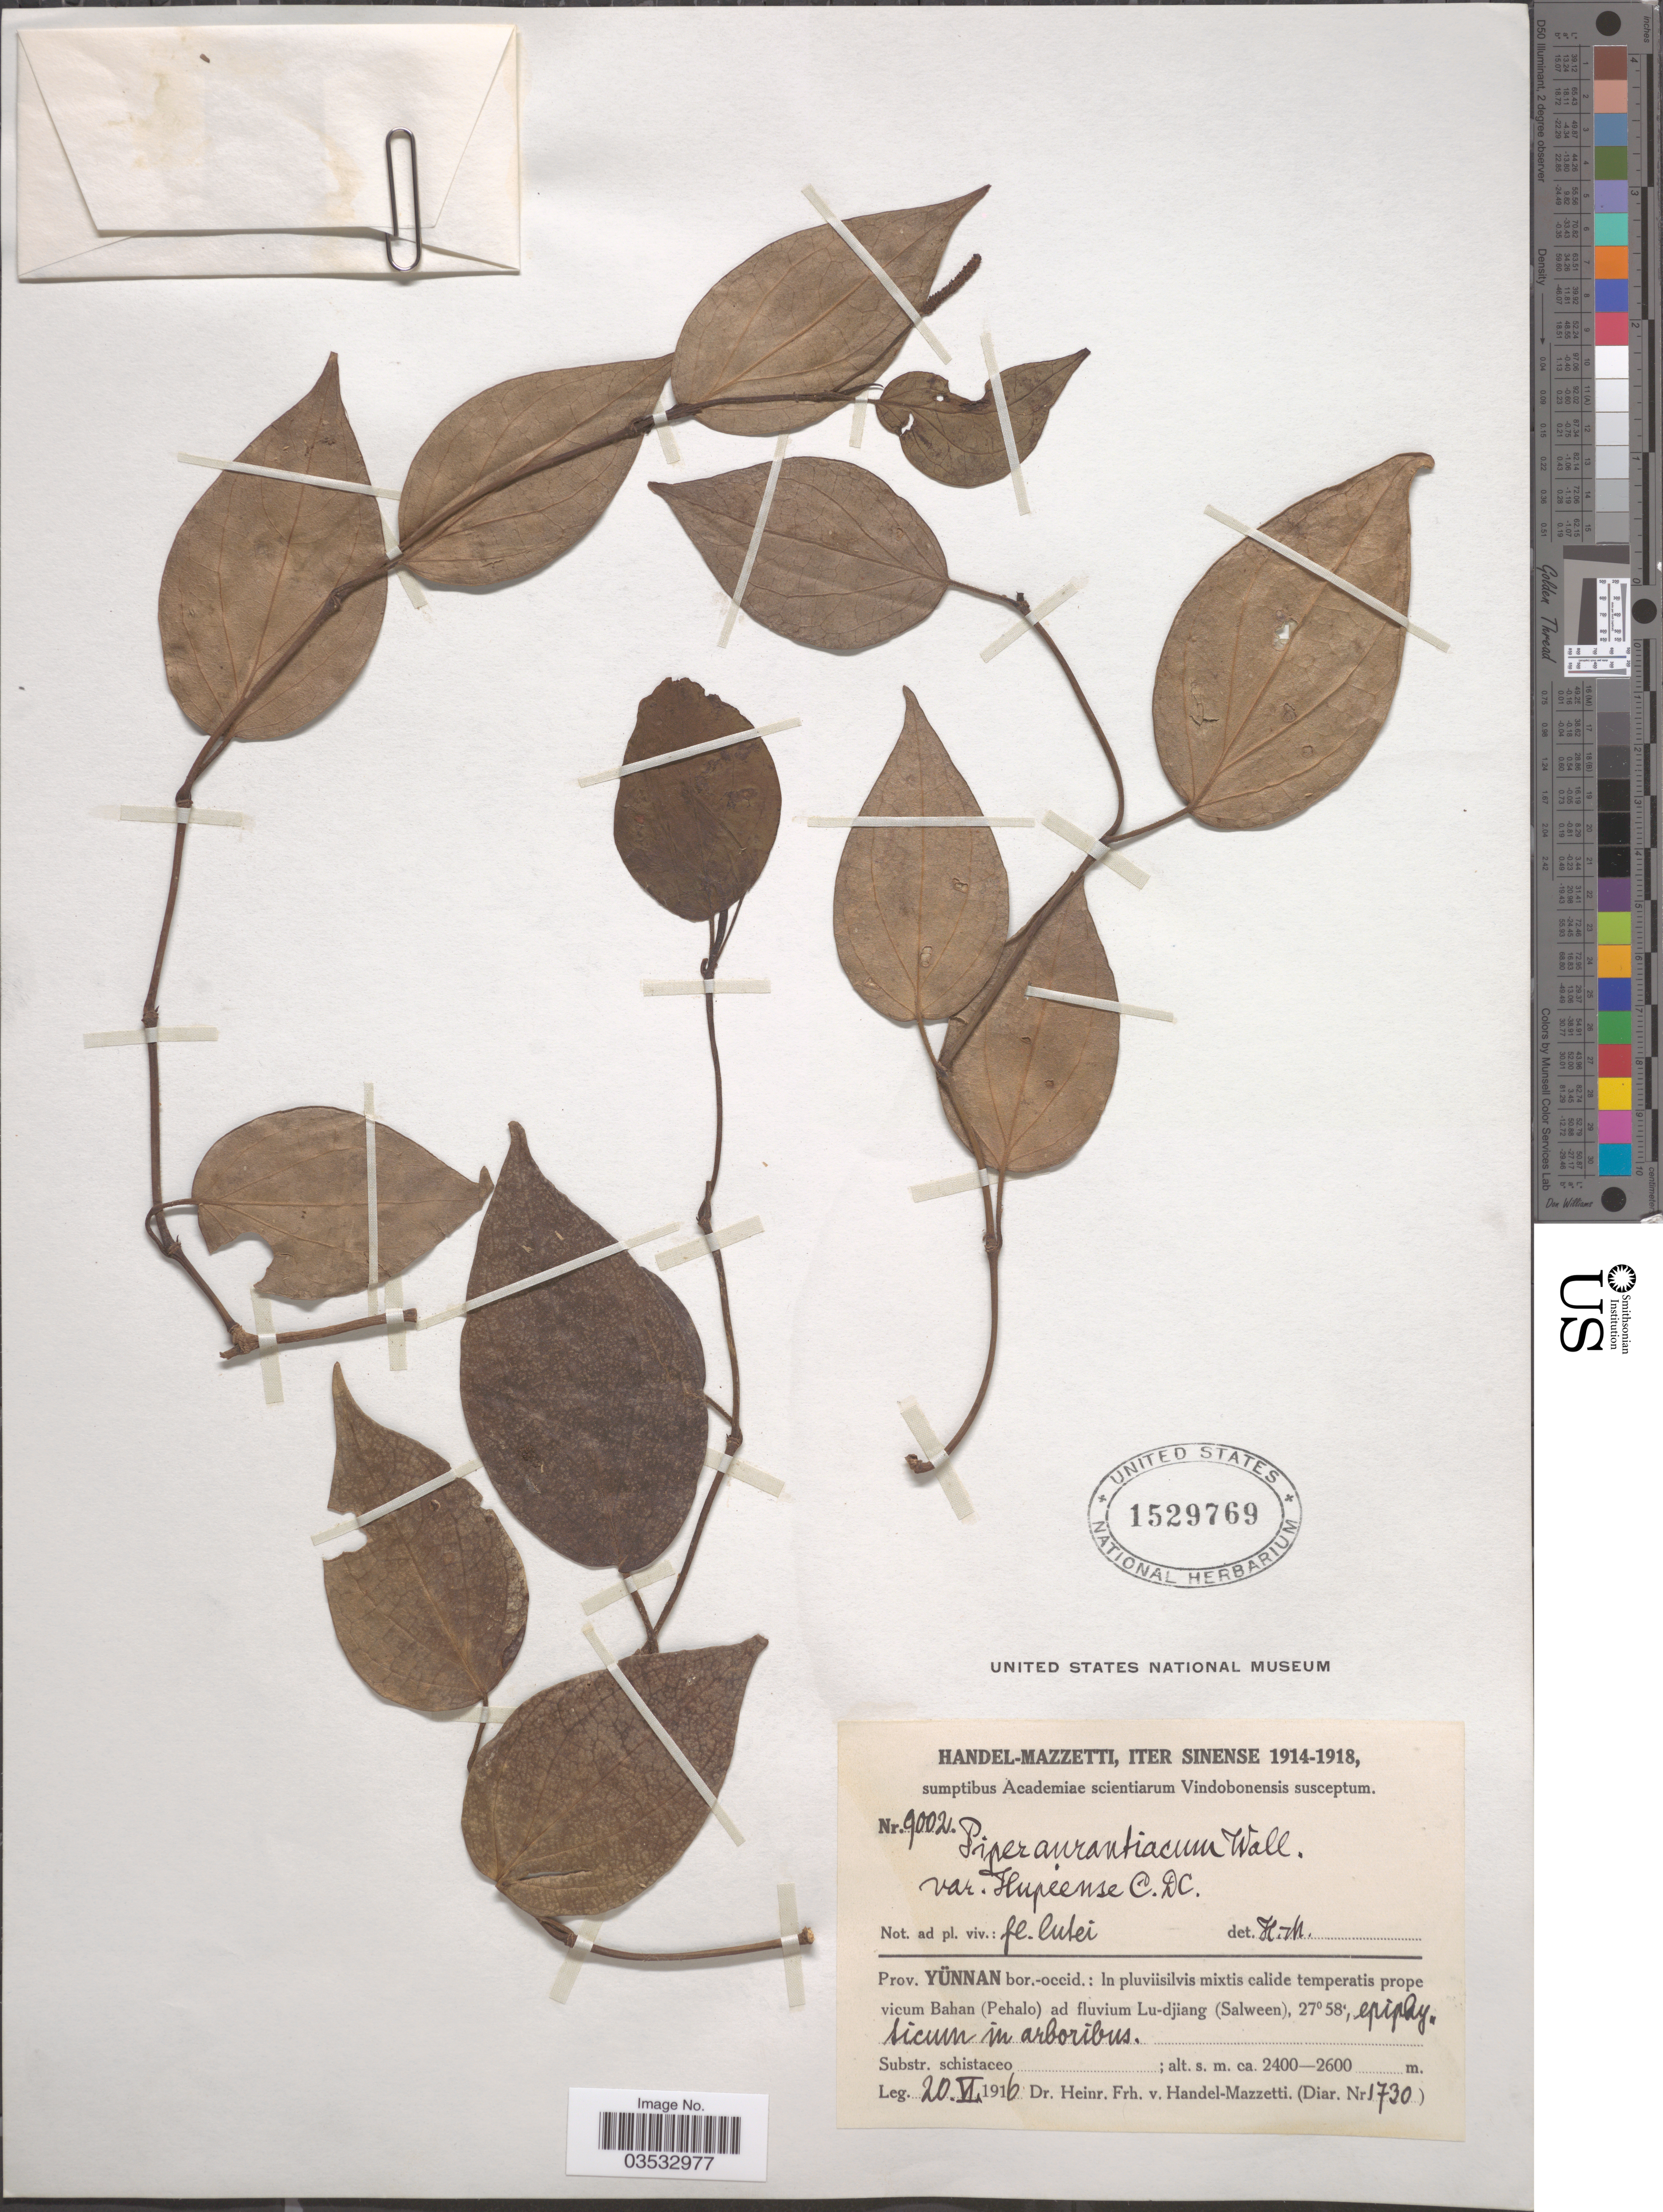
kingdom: Plantae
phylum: Tracheophyta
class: Magnoliopsida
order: Piperales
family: Piperaceae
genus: Piper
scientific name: Piper aurantiacum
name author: Wall. ex C. DC.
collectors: H. Handel-Mazzetti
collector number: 9002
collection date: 1916-06-20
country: China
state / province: Yunnan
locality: Prov. Yünnan bor.-occid: In pluviisilvis mixtis calide temperatis prope vicum Bahan (Pehalo) ad fluvium Lu-djiang (Salween).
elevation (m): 2400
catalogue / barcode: US 1529769